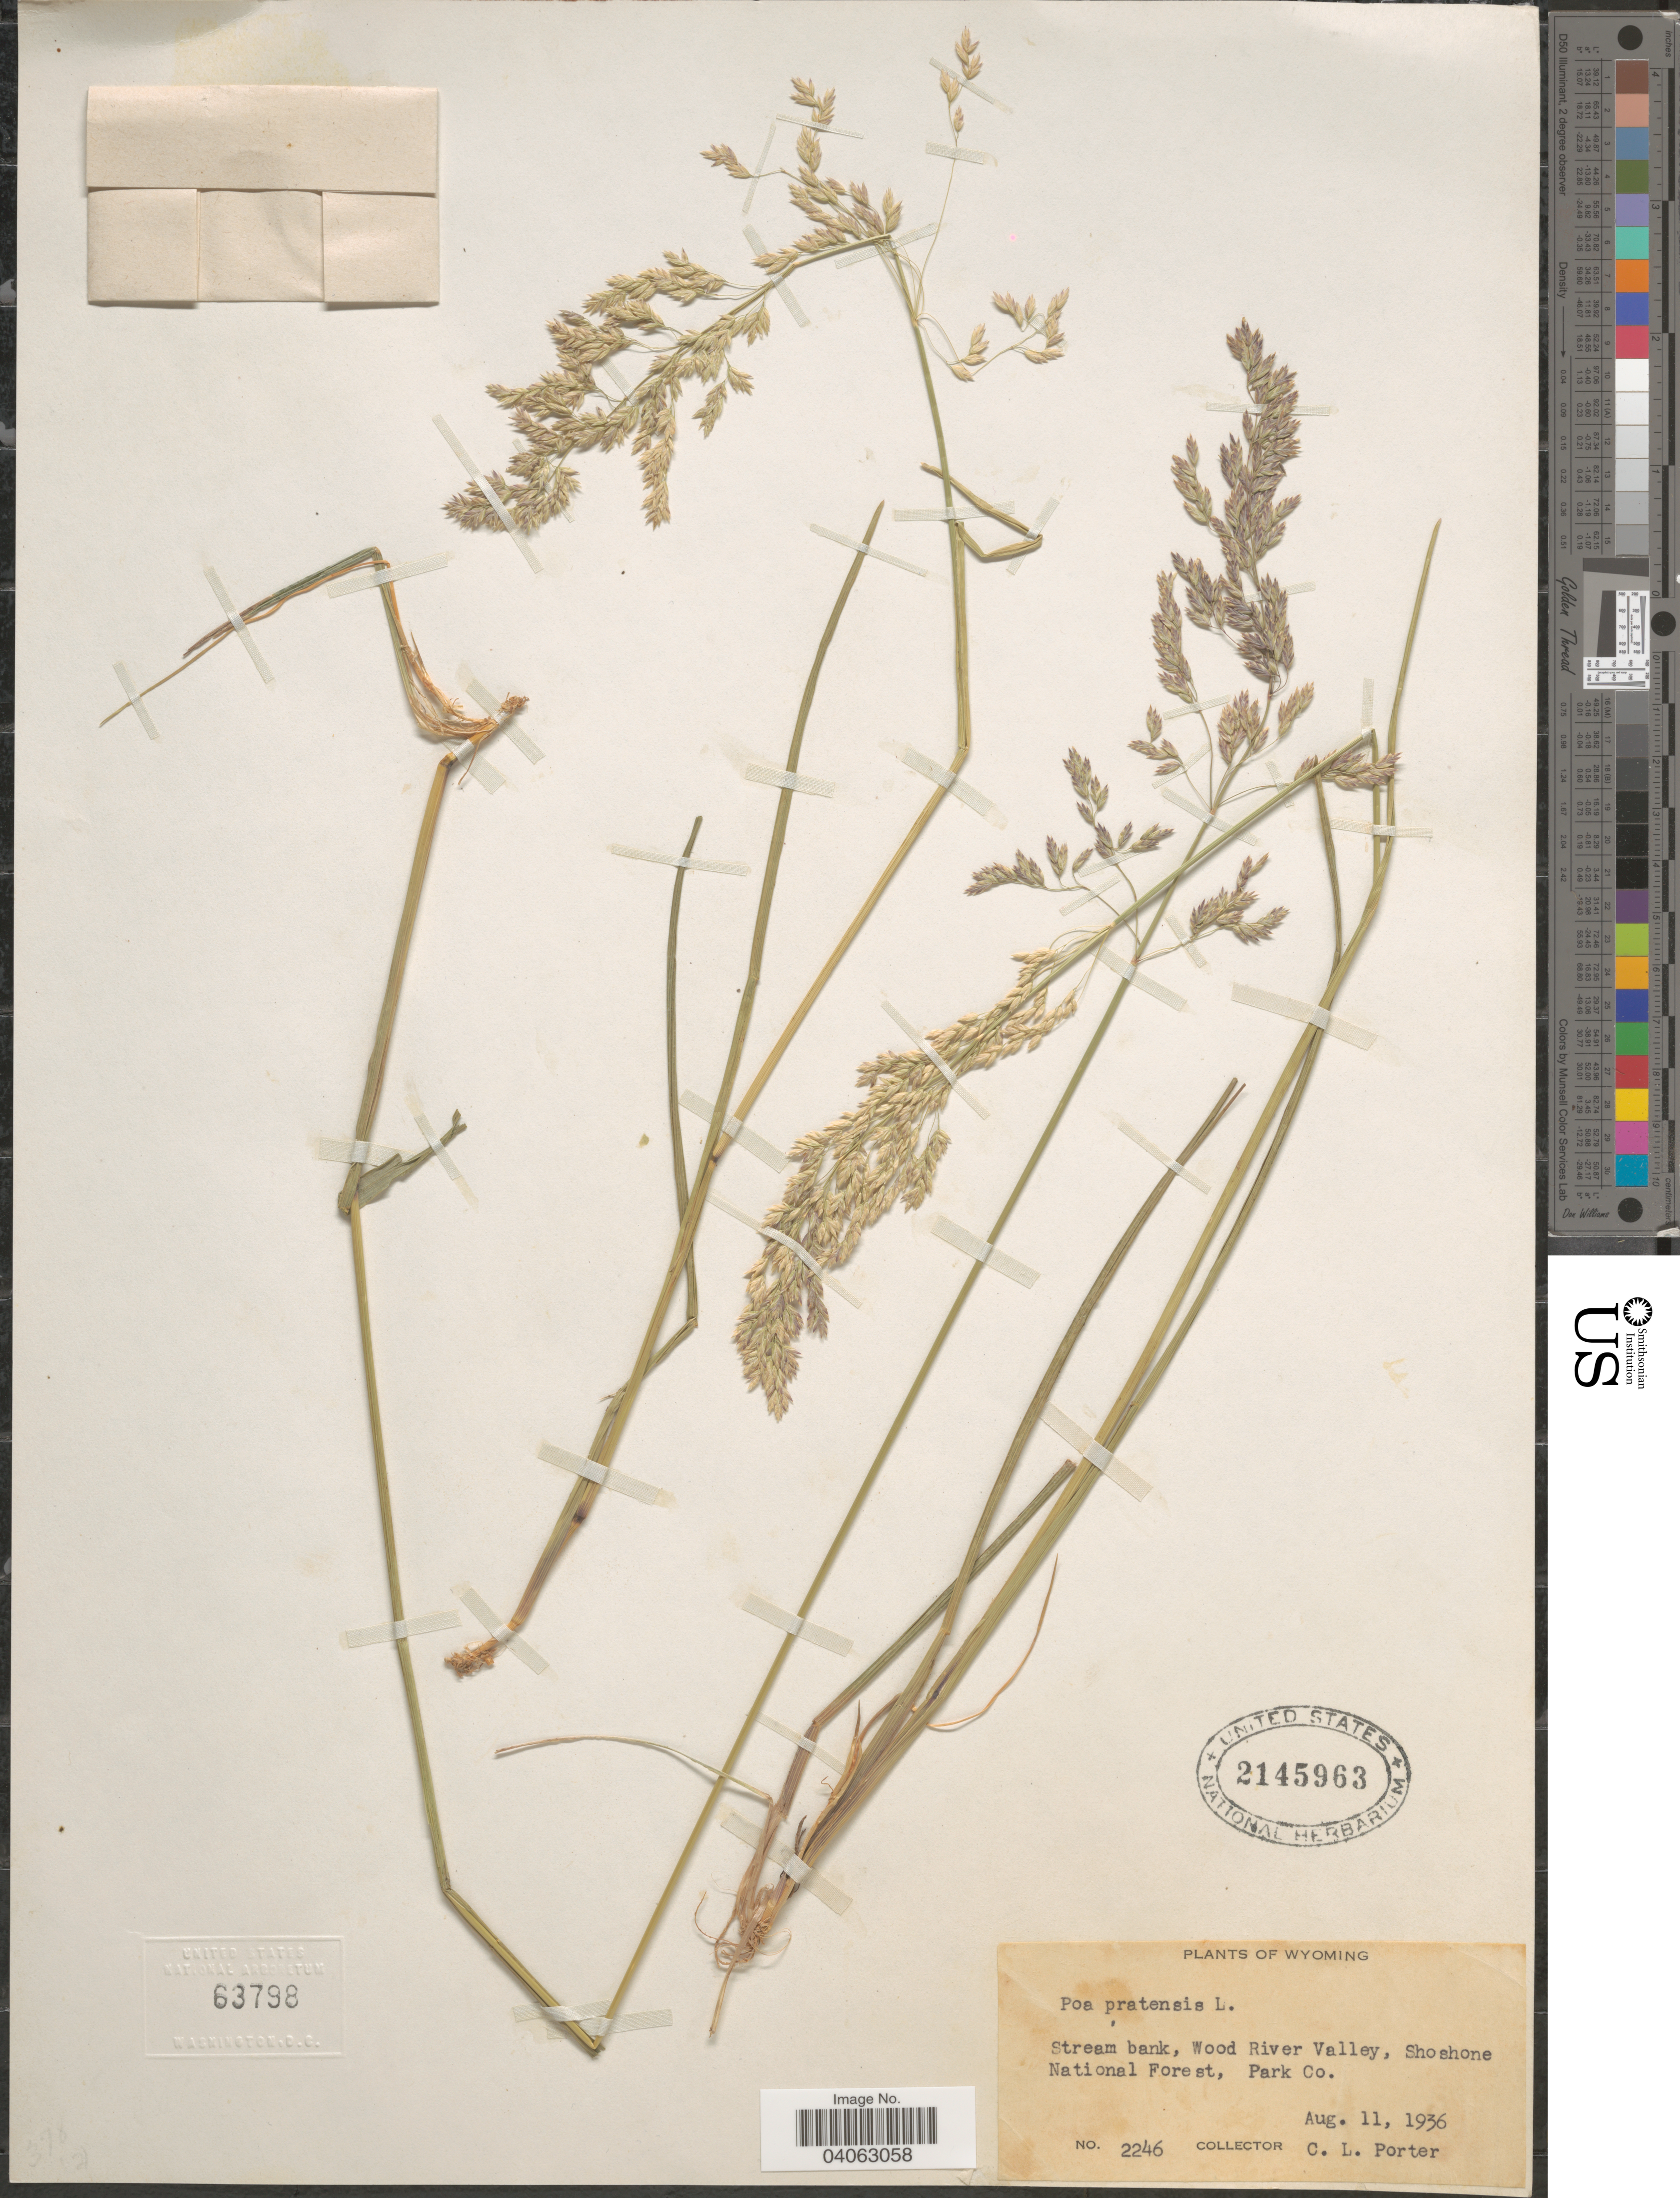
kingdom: Plantae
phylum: Tracheophyta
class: Liliopsida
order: Poales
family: Poaceae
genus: Poa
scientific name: Poa pratensis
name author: L.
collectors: C. L. Porter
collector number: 2246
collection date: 1936-08-11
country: United States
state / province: Wyoming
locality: Stream bank, Wood River Valley, Shoshone National Forest, Park Co.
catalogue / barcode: US 2145963